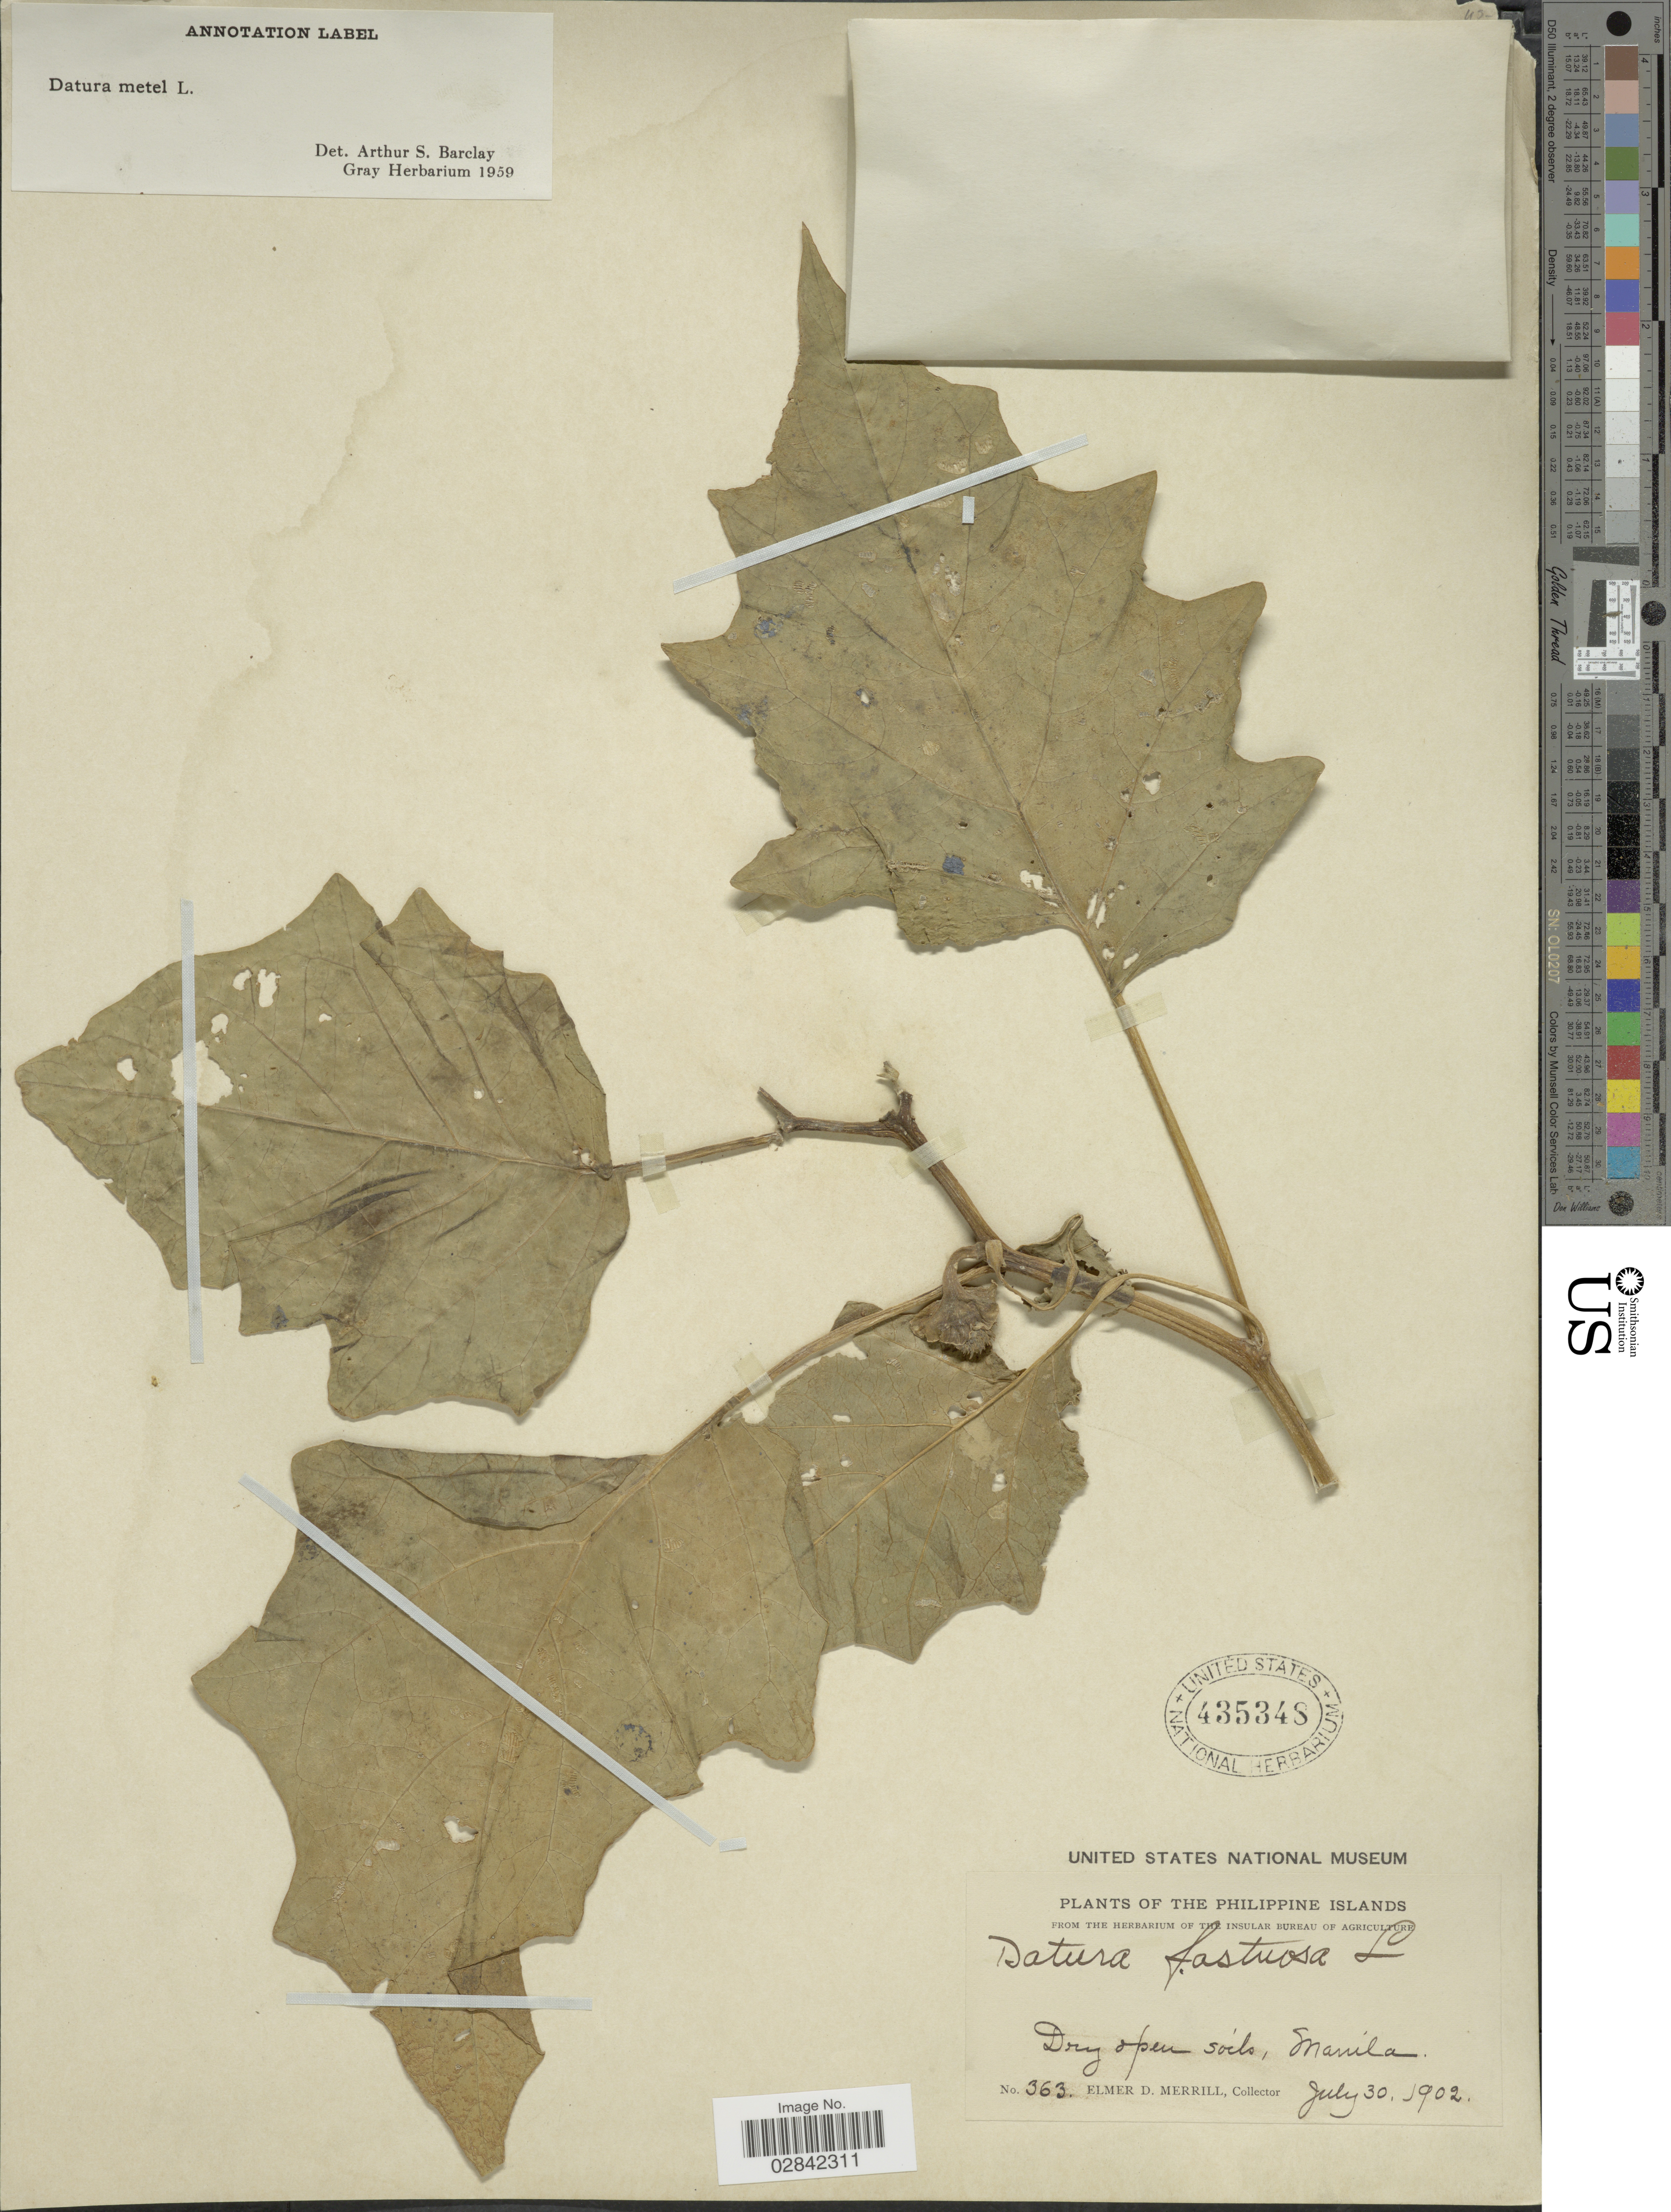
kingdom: Plantae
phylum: Tracheophyta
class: Magnoliopsida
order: Solanales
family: Solanaceae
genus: Datura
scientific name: Datura metel 'Flore Pleno'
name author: L.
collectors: E. D. Merrill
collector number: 363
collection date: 1902-07-30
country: Philippines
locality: Dry open soils, Manila.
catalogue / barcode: US 435348